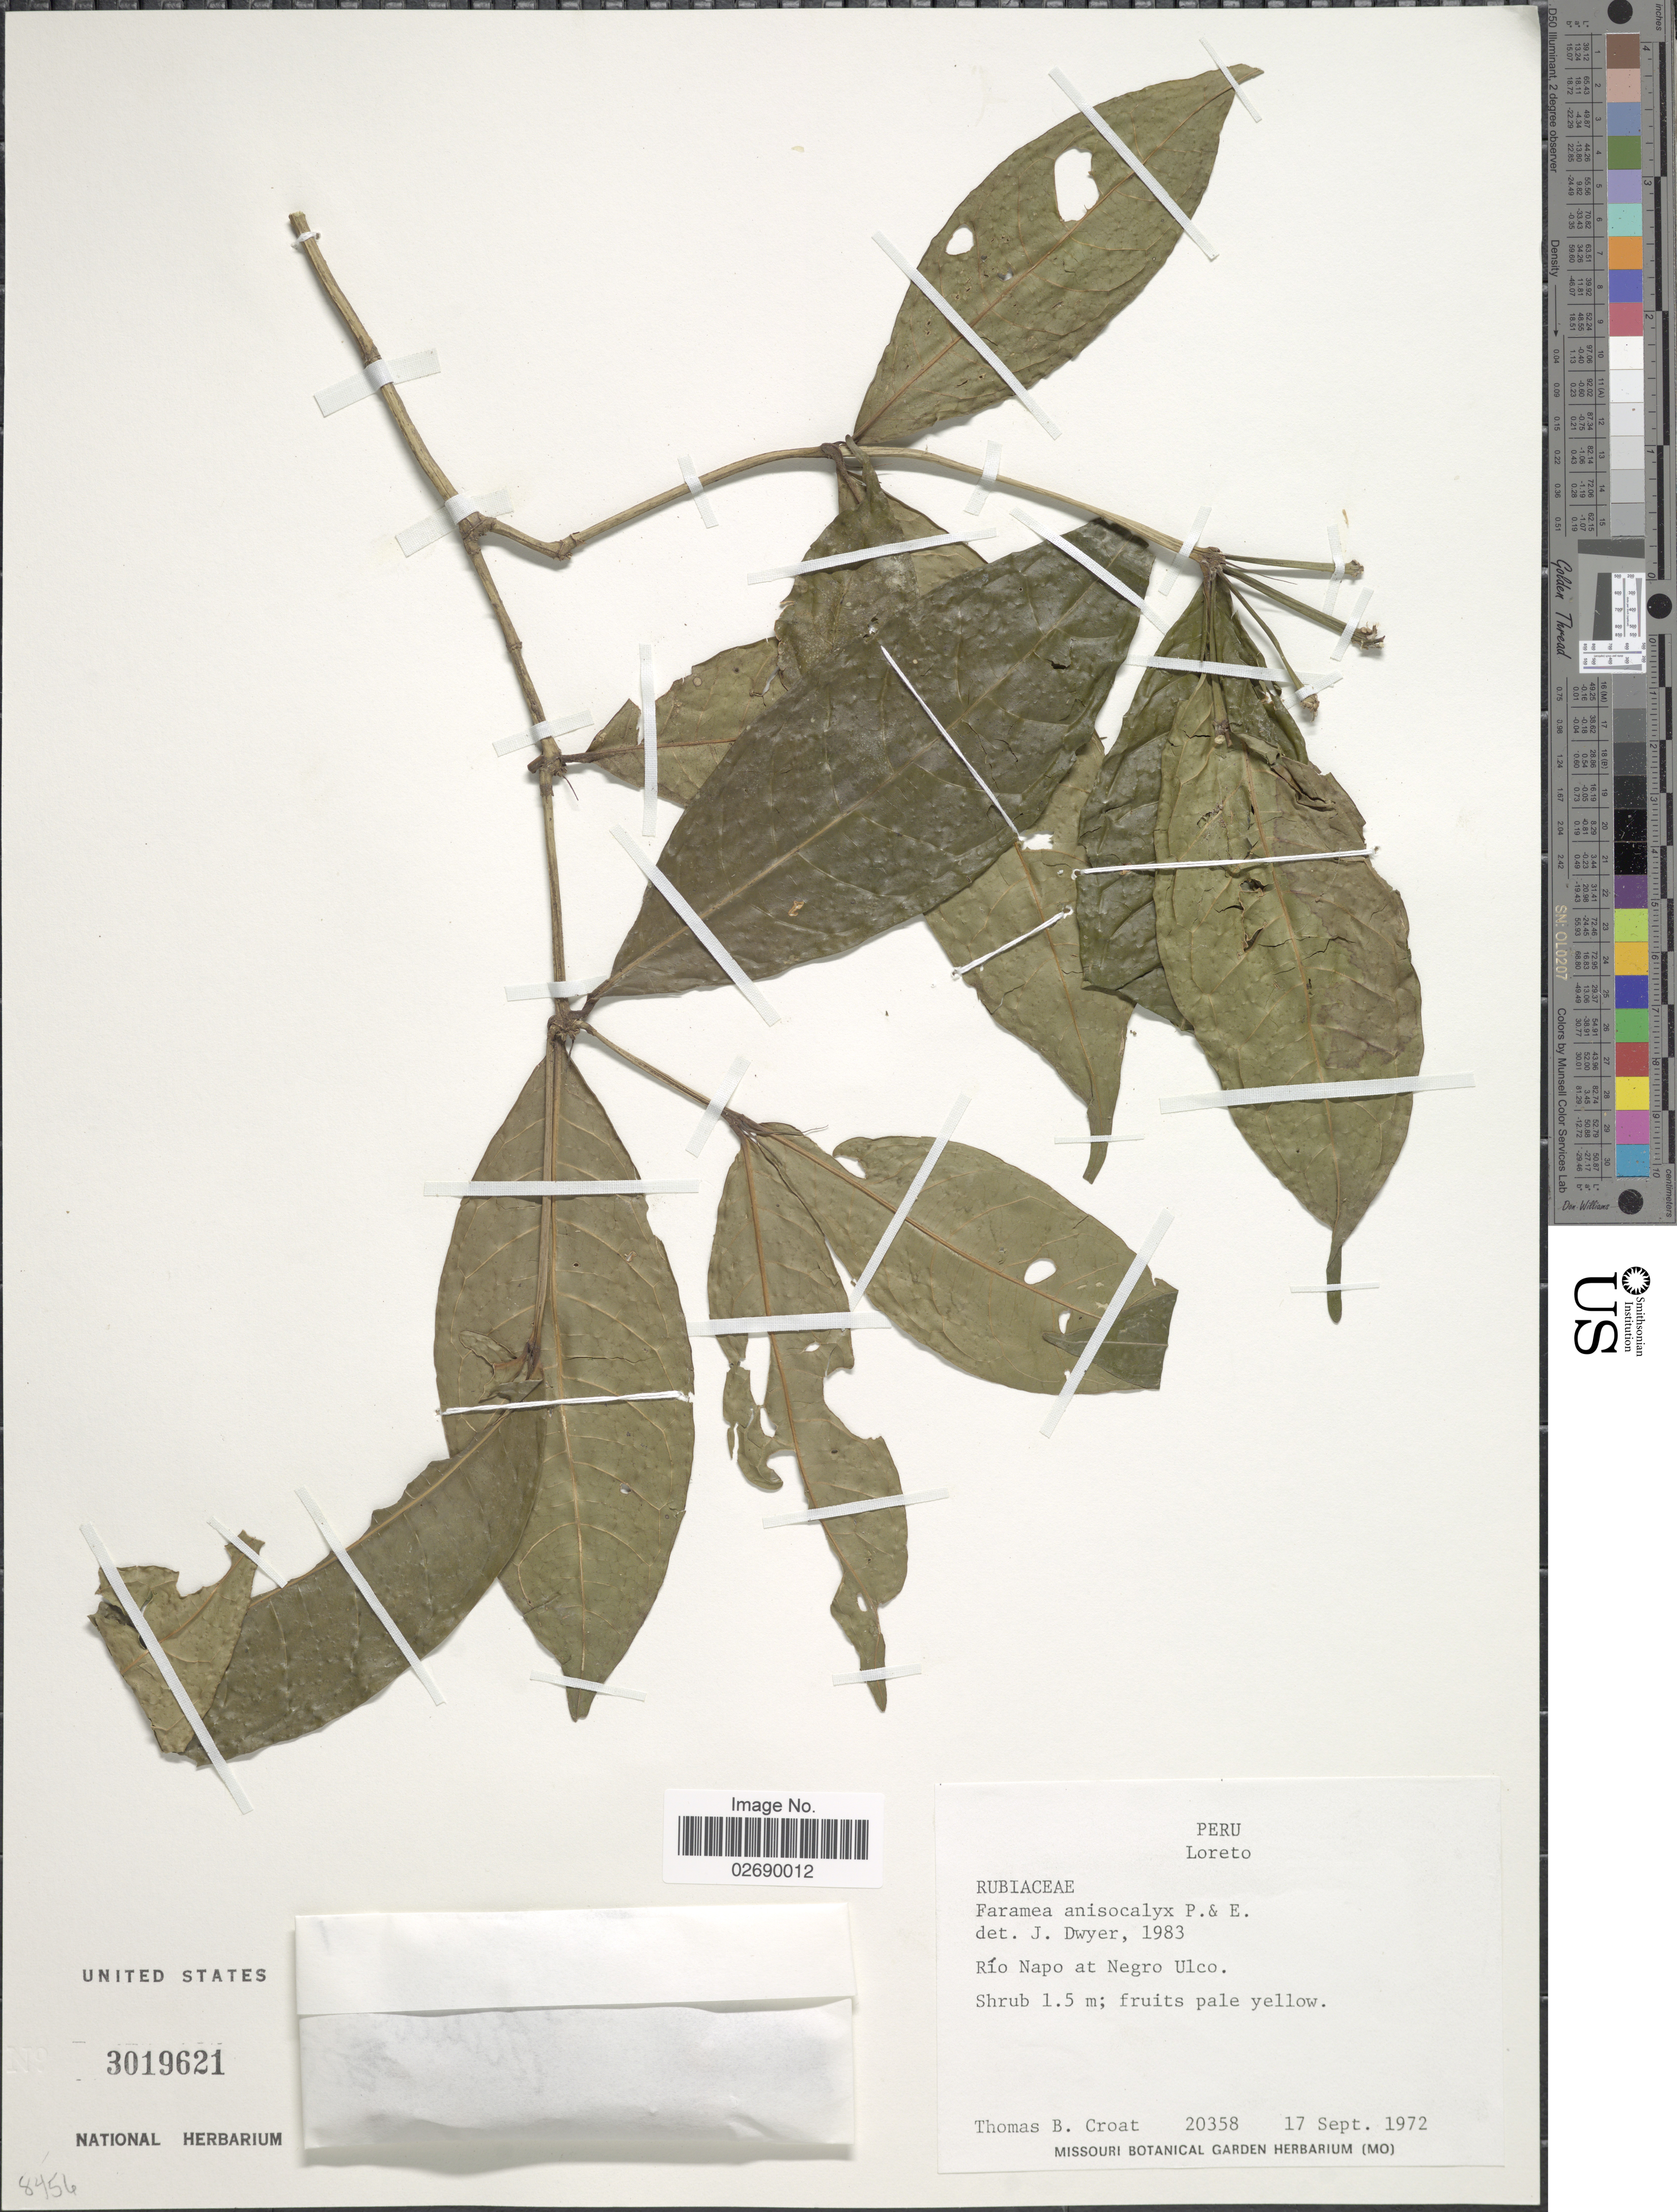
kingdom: Plantae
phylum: Tracheophyta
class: Magnoliopsida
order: Gentianales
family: Rubiaceae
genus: Faramea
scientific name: Faramea anisocalyx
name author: Poepp. & Endl.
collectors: T. B. Croat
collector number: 20358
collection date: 1972-09-17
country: Peru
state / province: Loreto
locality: Rio Napo at Negro Ulco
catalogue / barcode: US 3019621